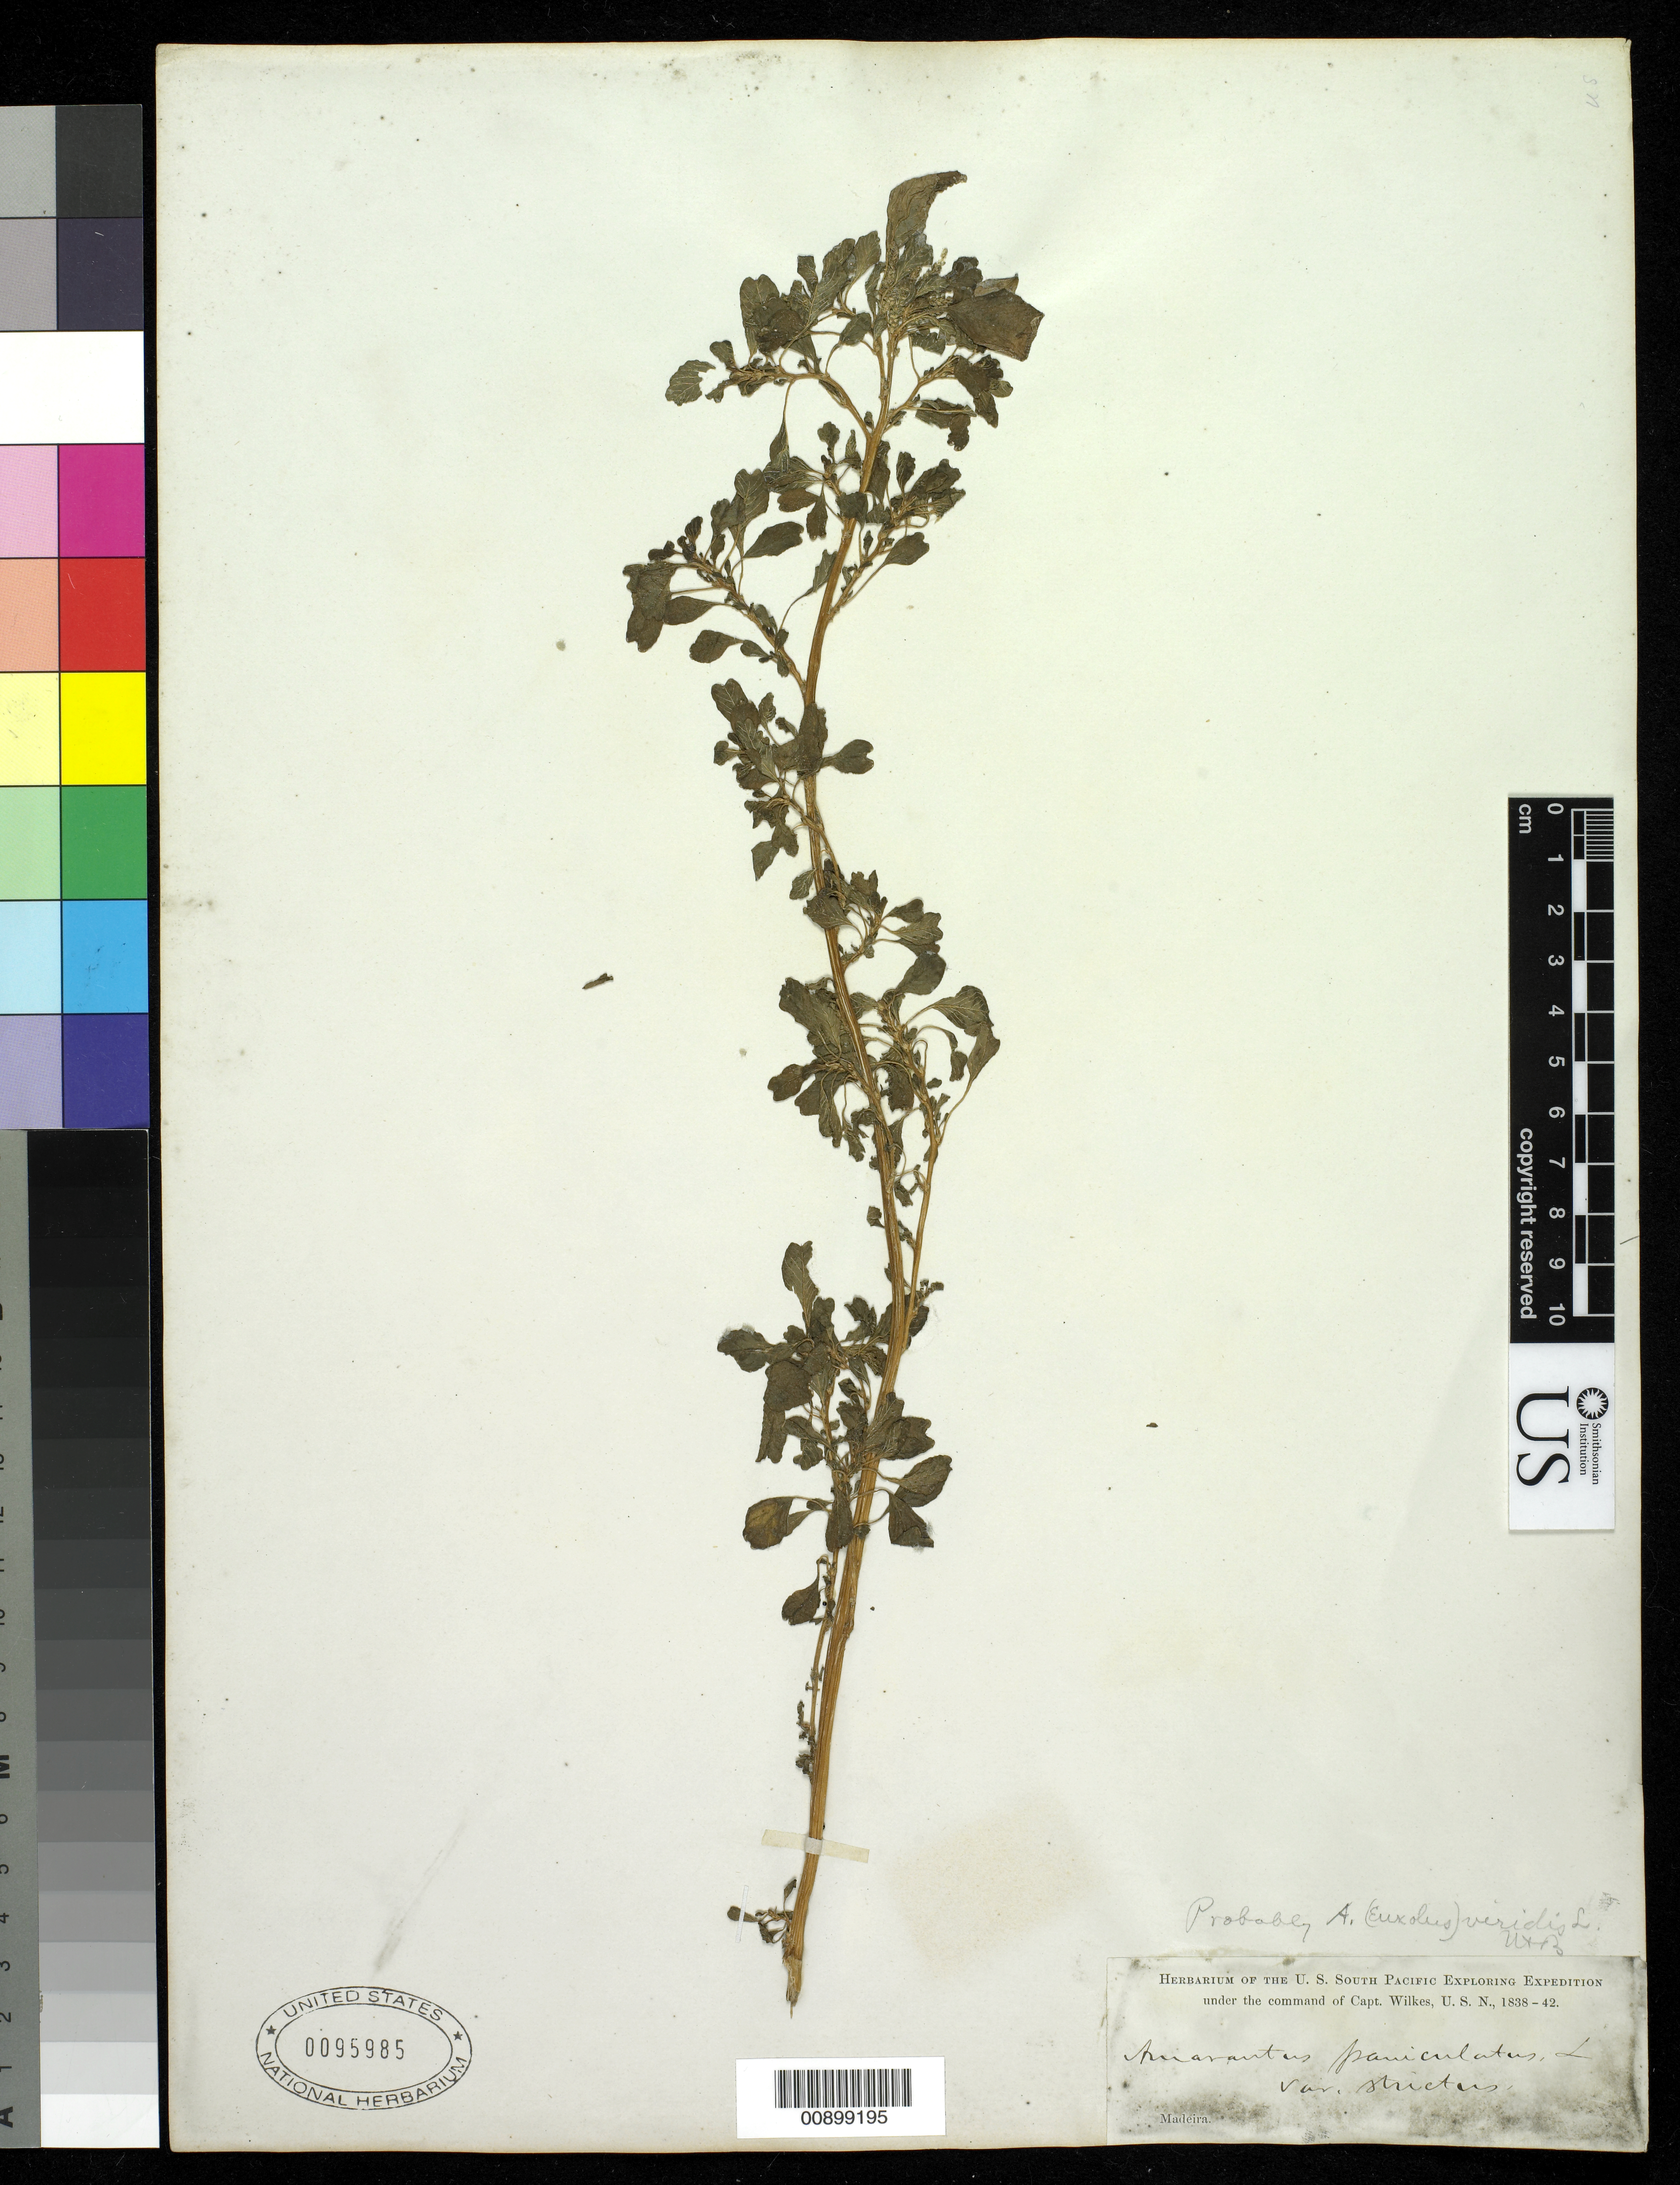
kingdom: Plantae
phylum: Tracheophyta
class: Magnoliopsida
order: Caryophyllales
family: Amaranthaceae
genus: Amaranthus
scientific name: Amaranthus viridis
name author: L.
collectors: Wilkes Explor. Exped.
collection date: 1838/1842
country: Portugal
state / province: Madeira (Aut. Reg.)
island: Madeira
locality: Funchal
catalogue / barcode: US 95985